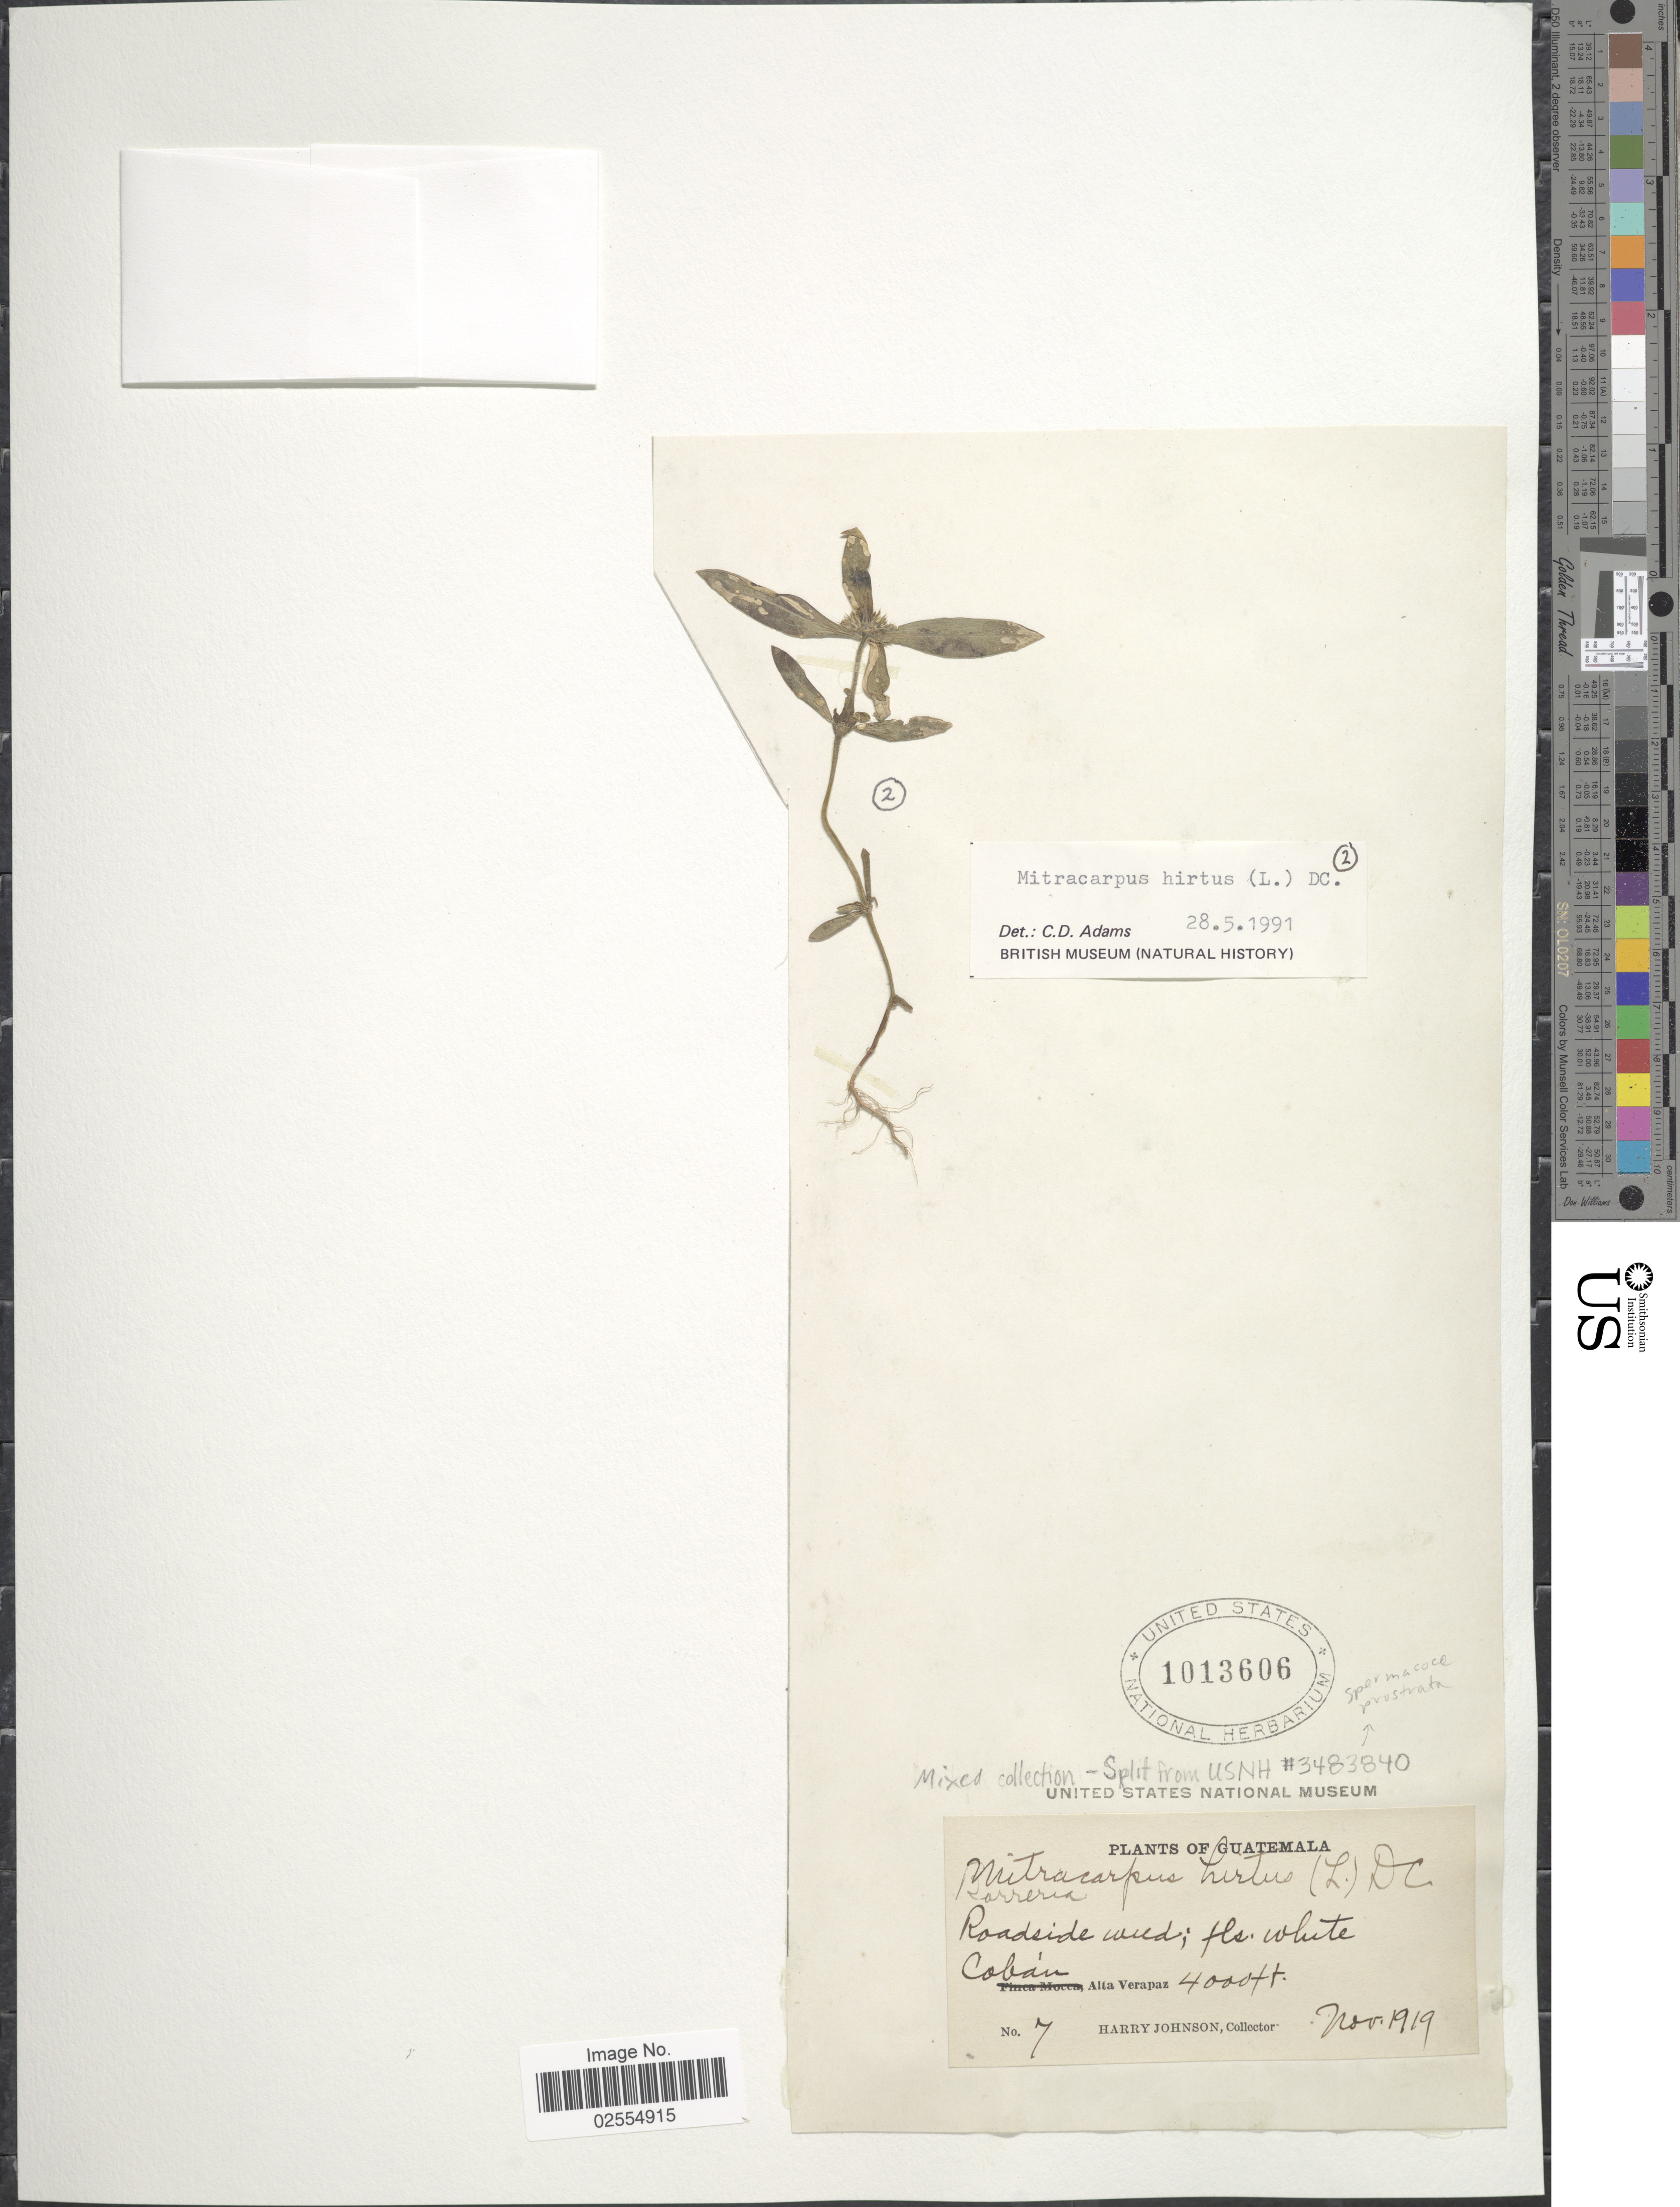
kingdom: Plantae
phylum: Tracheophyta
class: Magnoliopsida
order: Gentianales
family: Rubiaceae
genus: Mitracarpus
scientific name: Mitracarpus hirtus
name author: (L.) DC.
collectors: H. Johnson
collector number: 7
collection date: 1919-11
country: Guatemala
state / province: Alta Verapaz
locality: Cobán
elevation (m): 1219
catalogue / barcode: US 1013606